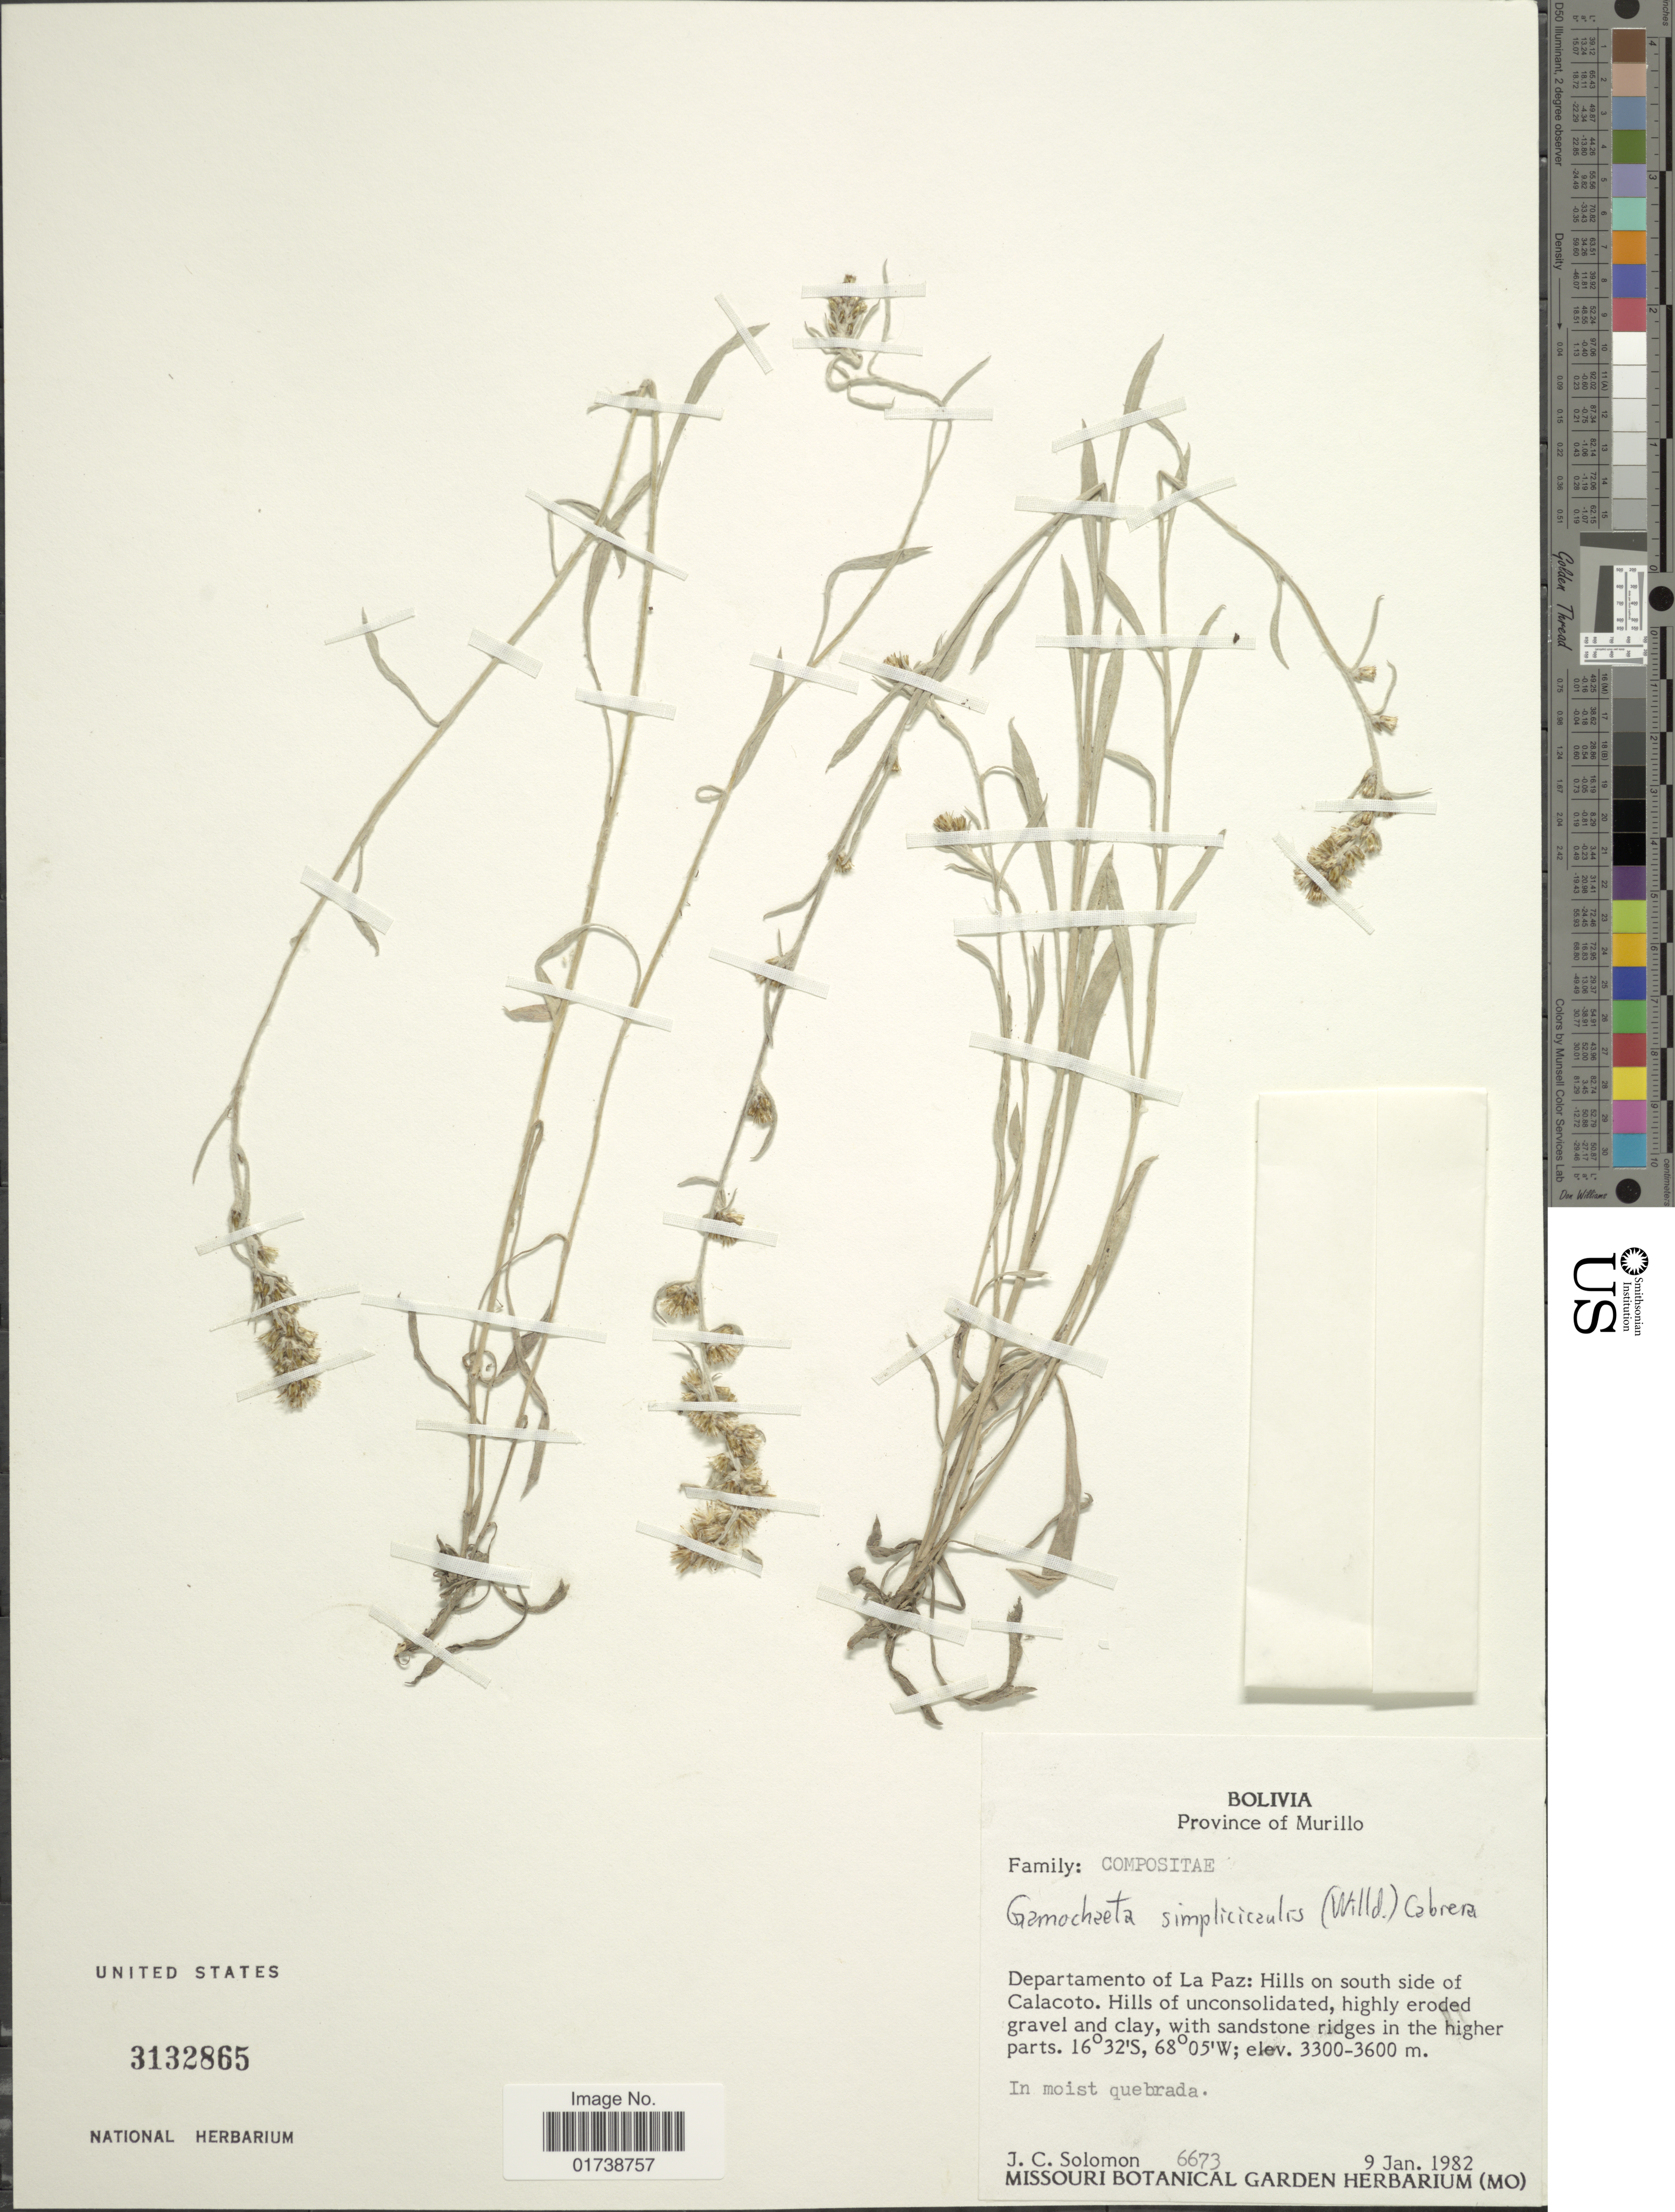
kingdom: Plantae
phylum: Tracheophyta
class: Magnoliopsida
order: Asterales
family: Asteraceae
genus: Gamochaeta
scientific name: Gamochaeta simplicicaulis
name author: (Willd. ex Spreng.) Cabrera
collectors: J. C. Solomon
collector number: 6673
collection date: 1982-01-09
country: Bolivia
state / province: La Paz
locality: Province of Murillo, Hills on south side of Calacoto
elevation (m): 3300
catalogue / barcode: US 3132865